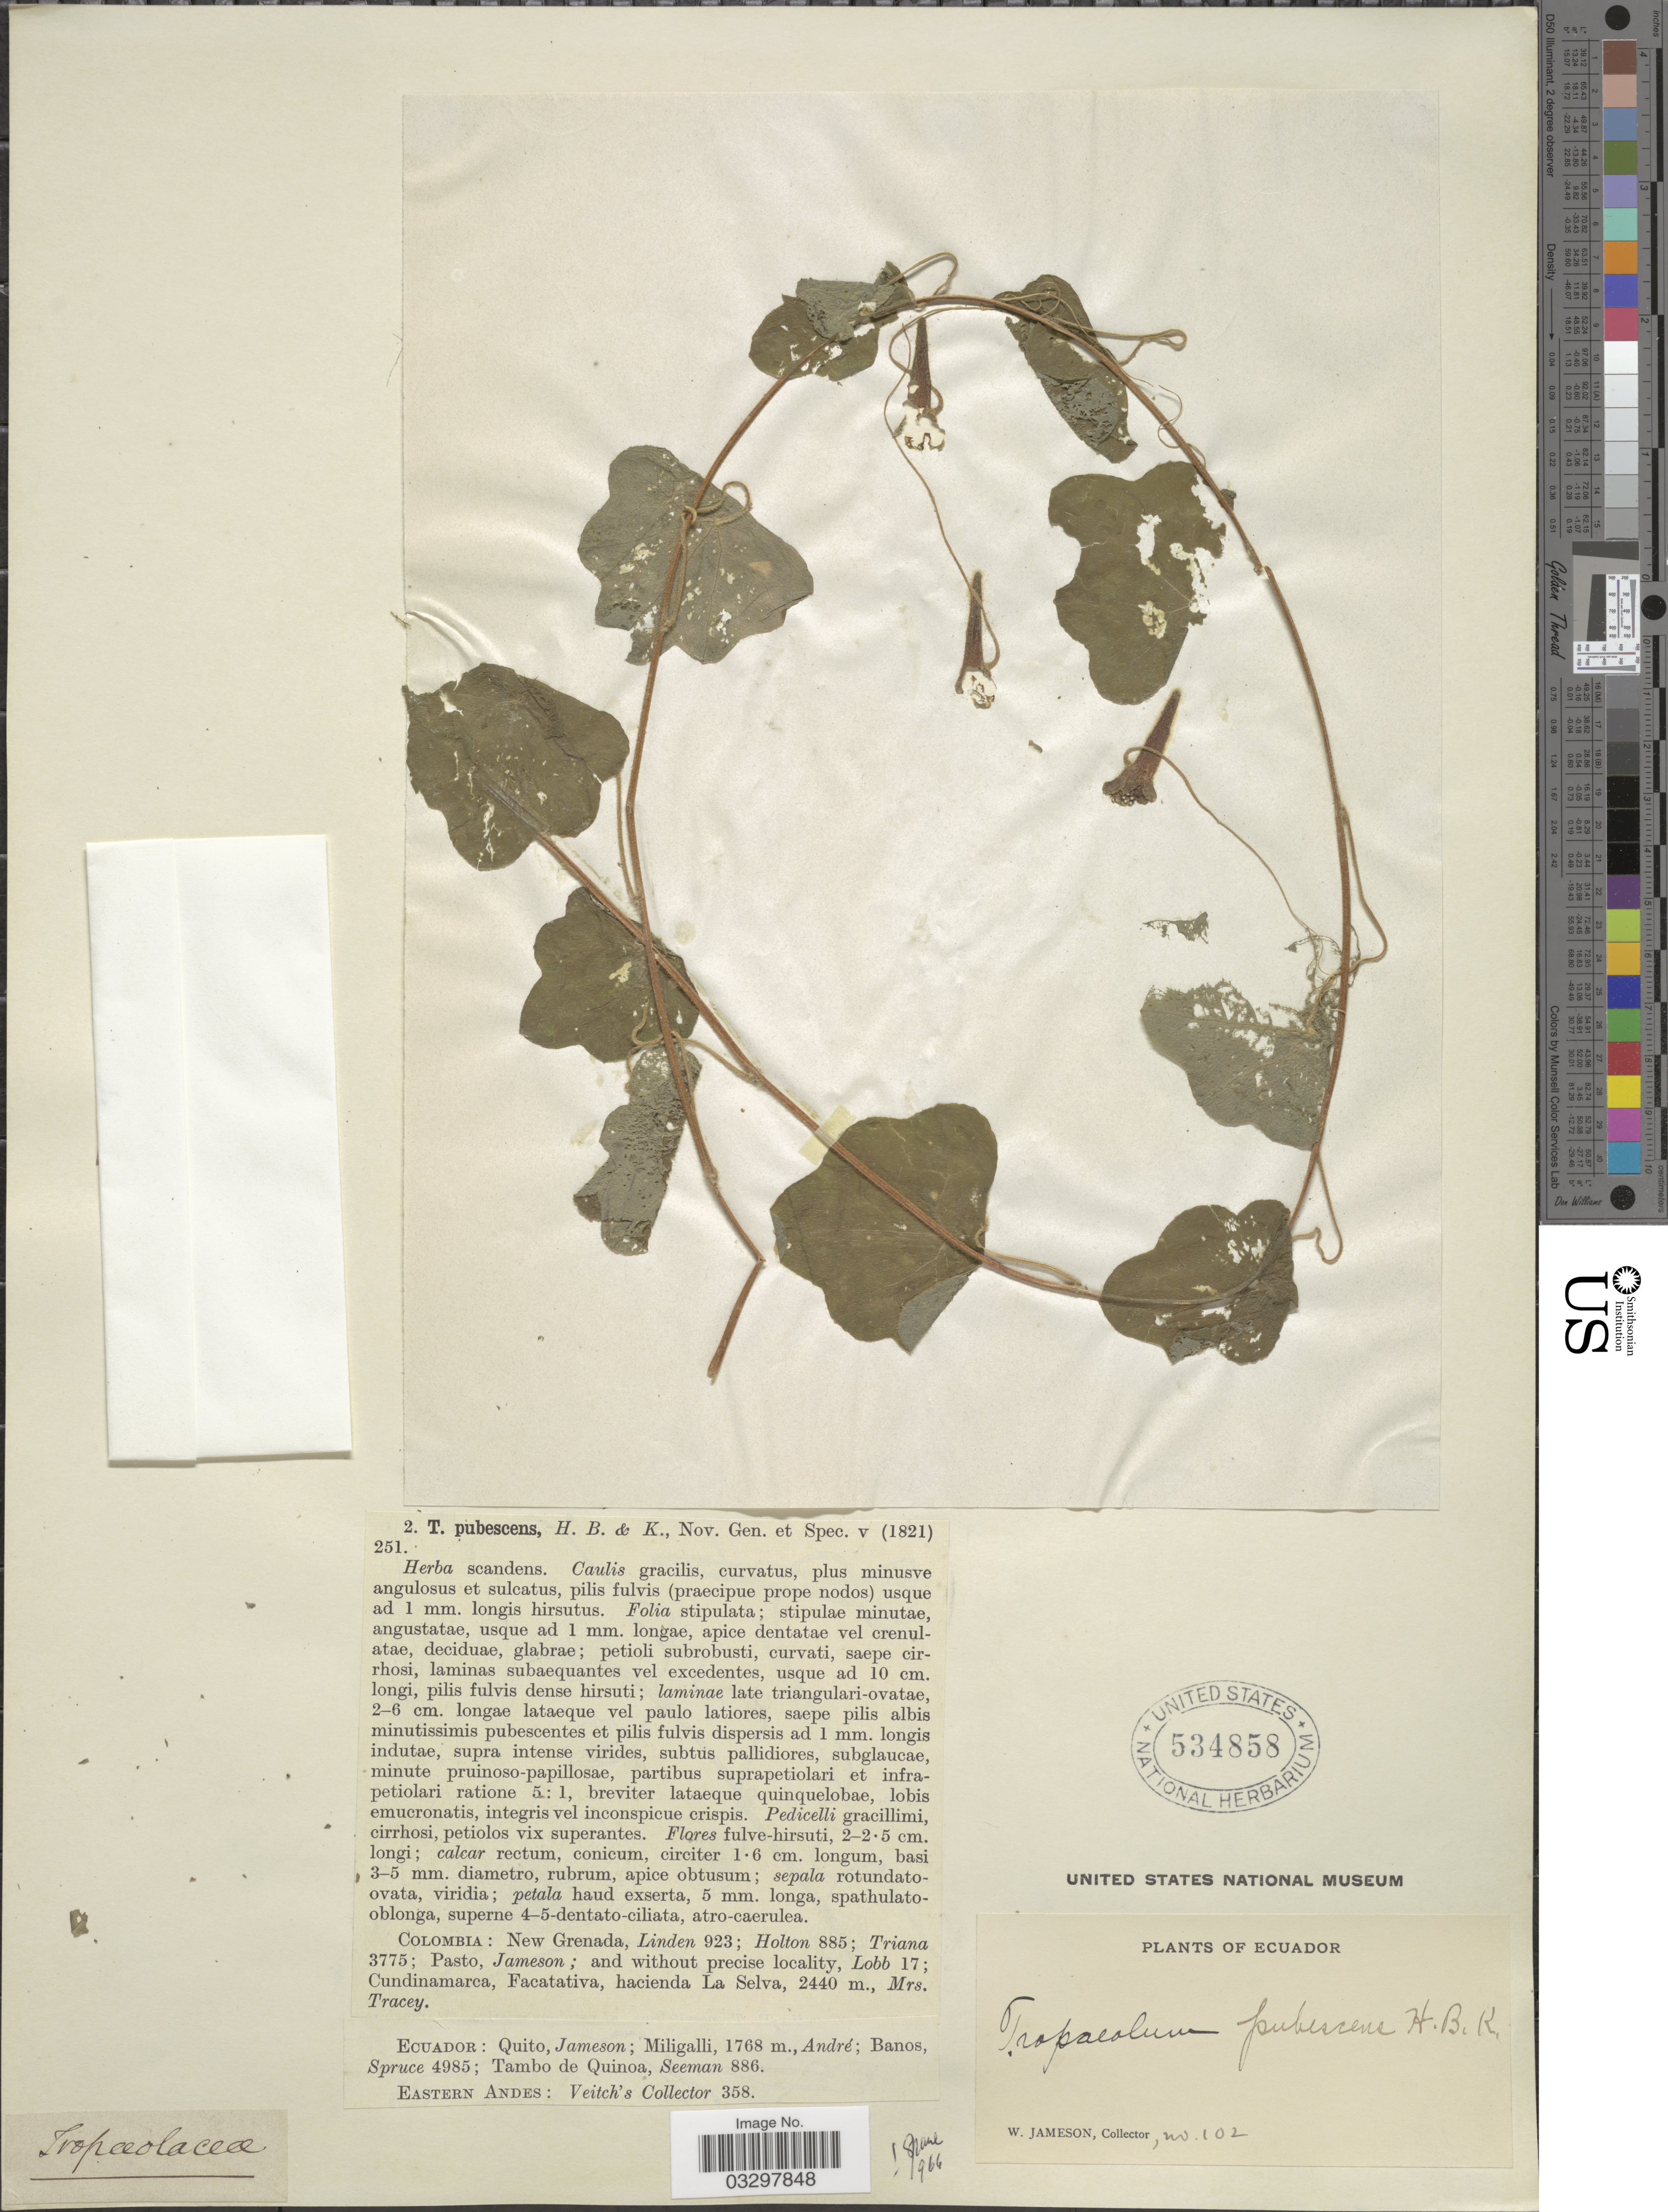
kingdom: Plantae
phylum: Tracheophyta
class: Magnoliopsida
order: Brassicales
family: Tropaeolaceae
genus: Tropaeolum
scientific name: Tropaeolum pubescens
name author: Kunth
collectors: W. Jameson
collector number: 102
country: Ecuador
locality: Quito, Miligalli.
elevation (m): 1768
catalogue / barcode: US 534858